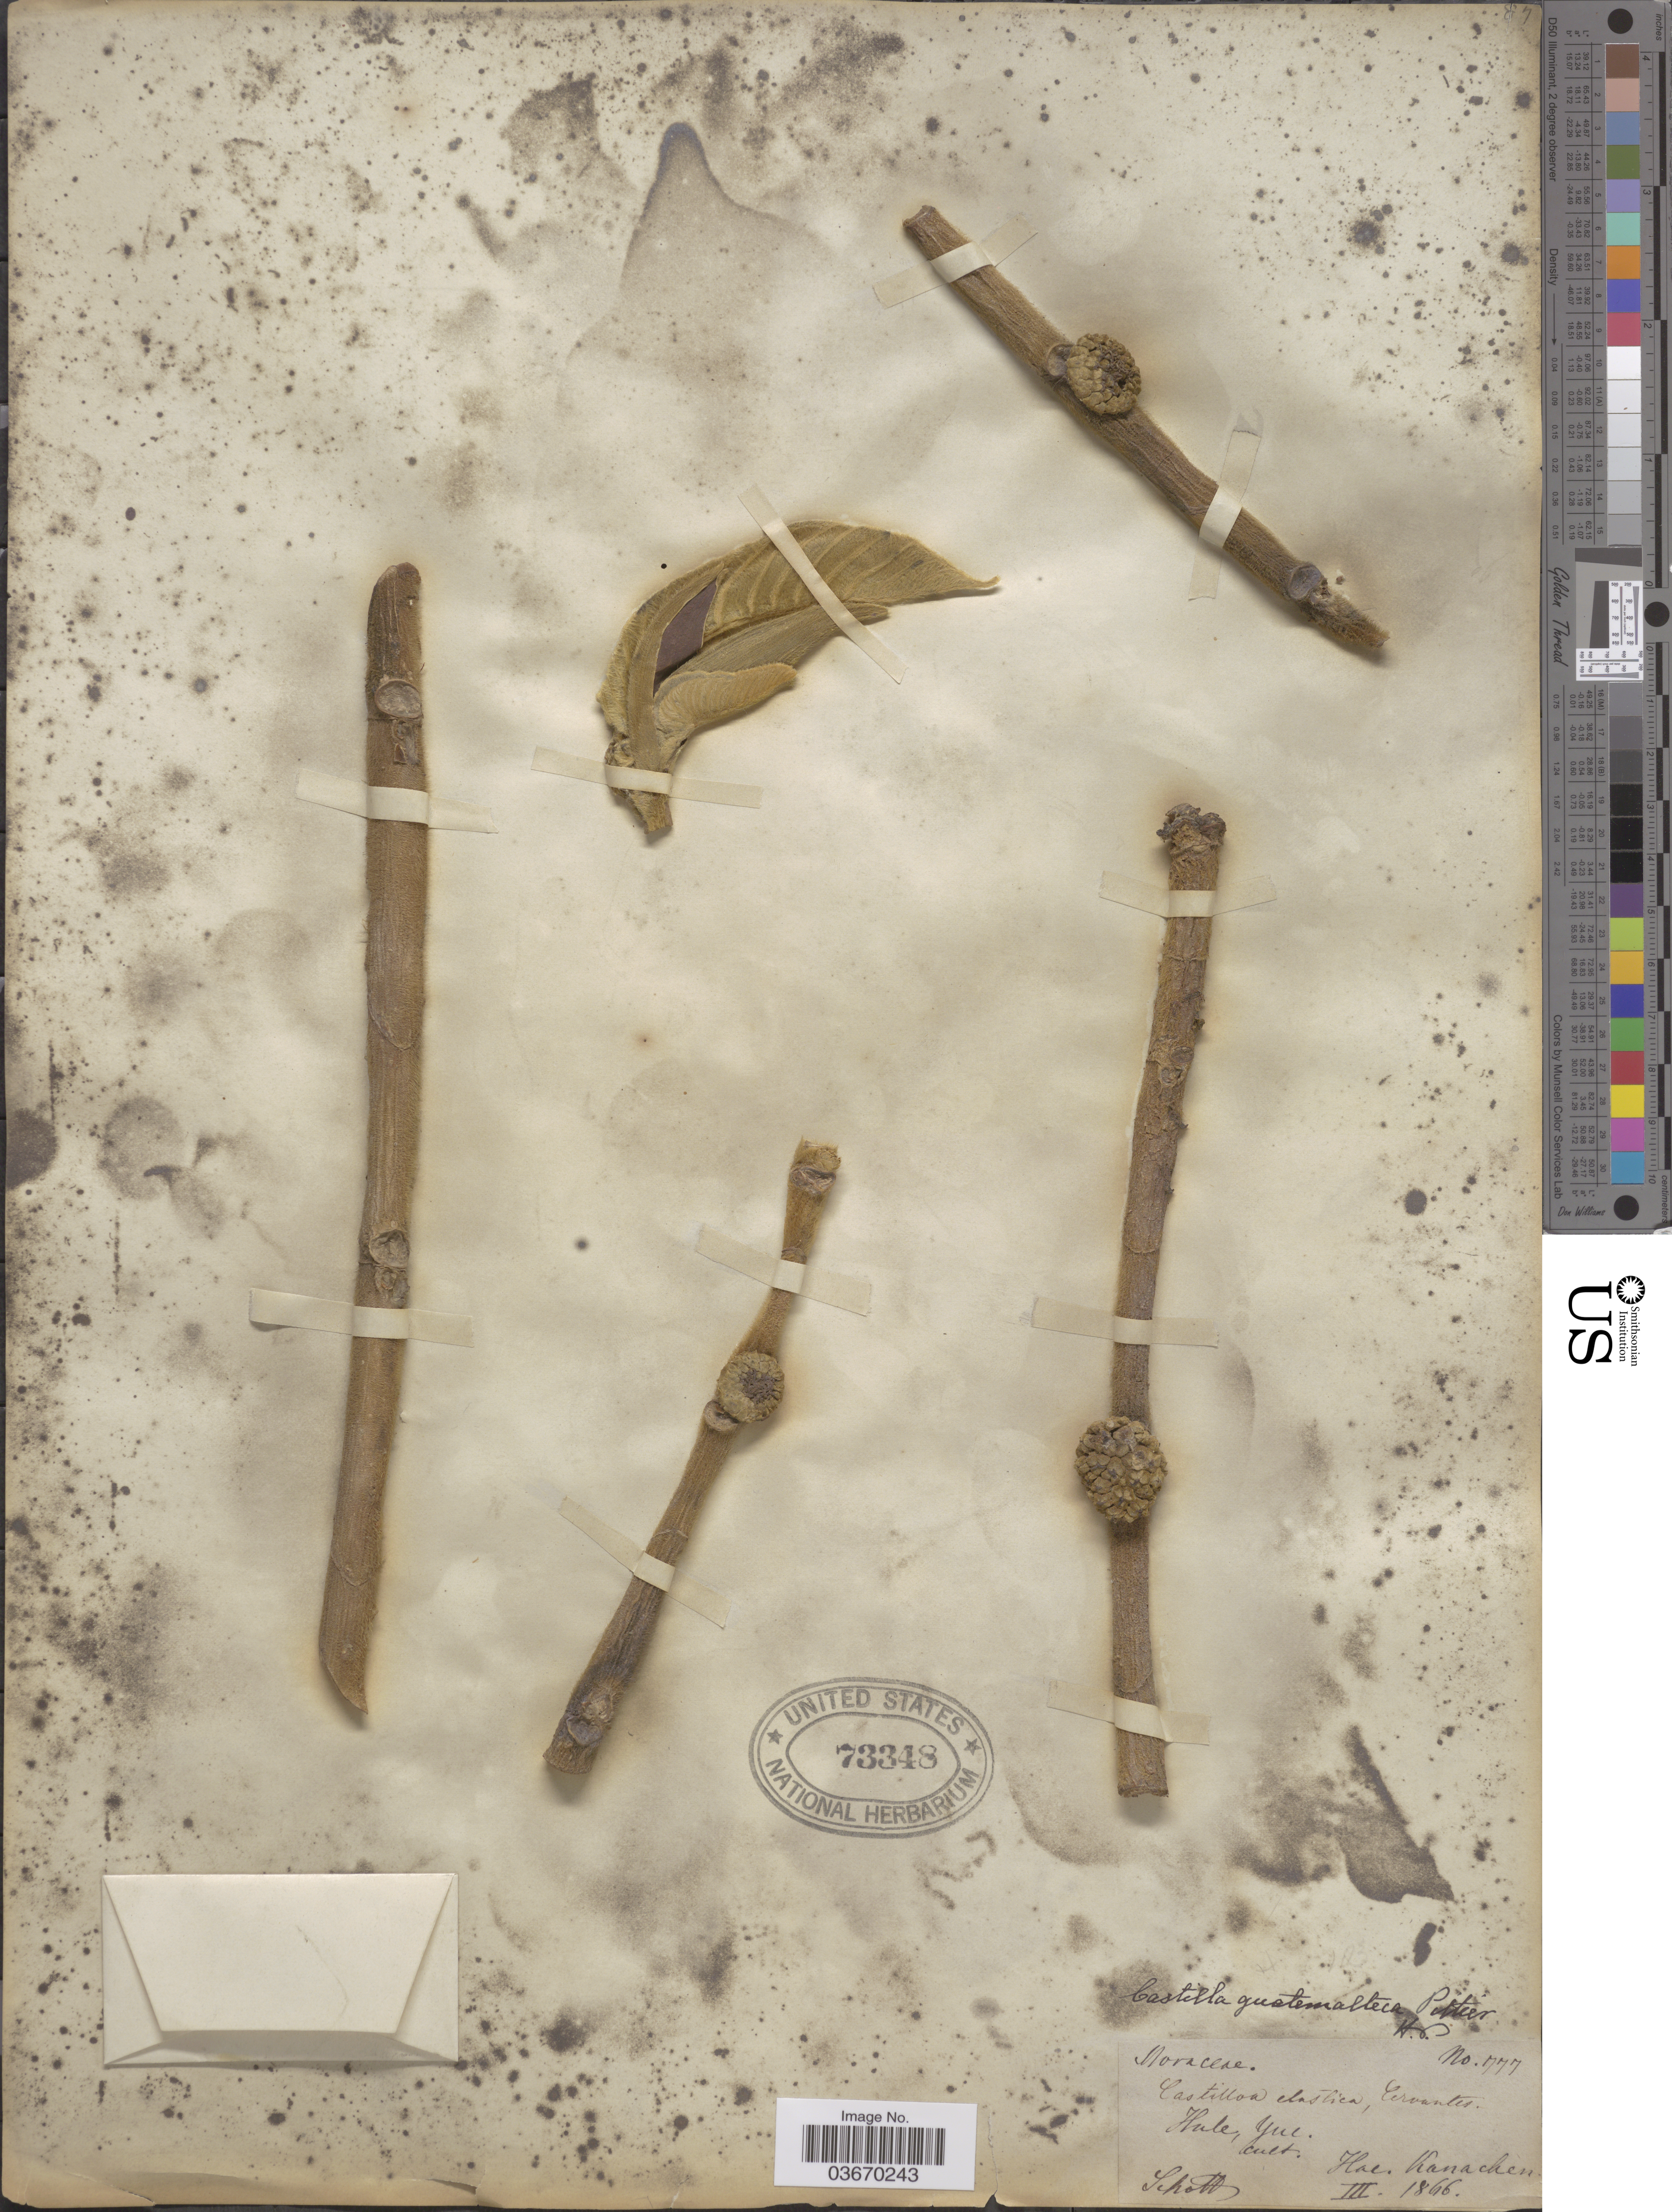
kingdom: Plantae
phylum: Tracheophyta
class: Magnoliopsida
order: Rosales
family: Moraceae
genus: Castilla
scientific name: Castilla elastica subsp. elastica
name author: Sessé ex Cerv.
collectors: Schott, --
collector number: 777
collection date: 1846-03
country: Mexico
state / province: Yucatán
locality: Hale*, Yuc. Hac. Kanachen.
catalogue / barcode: US 73348